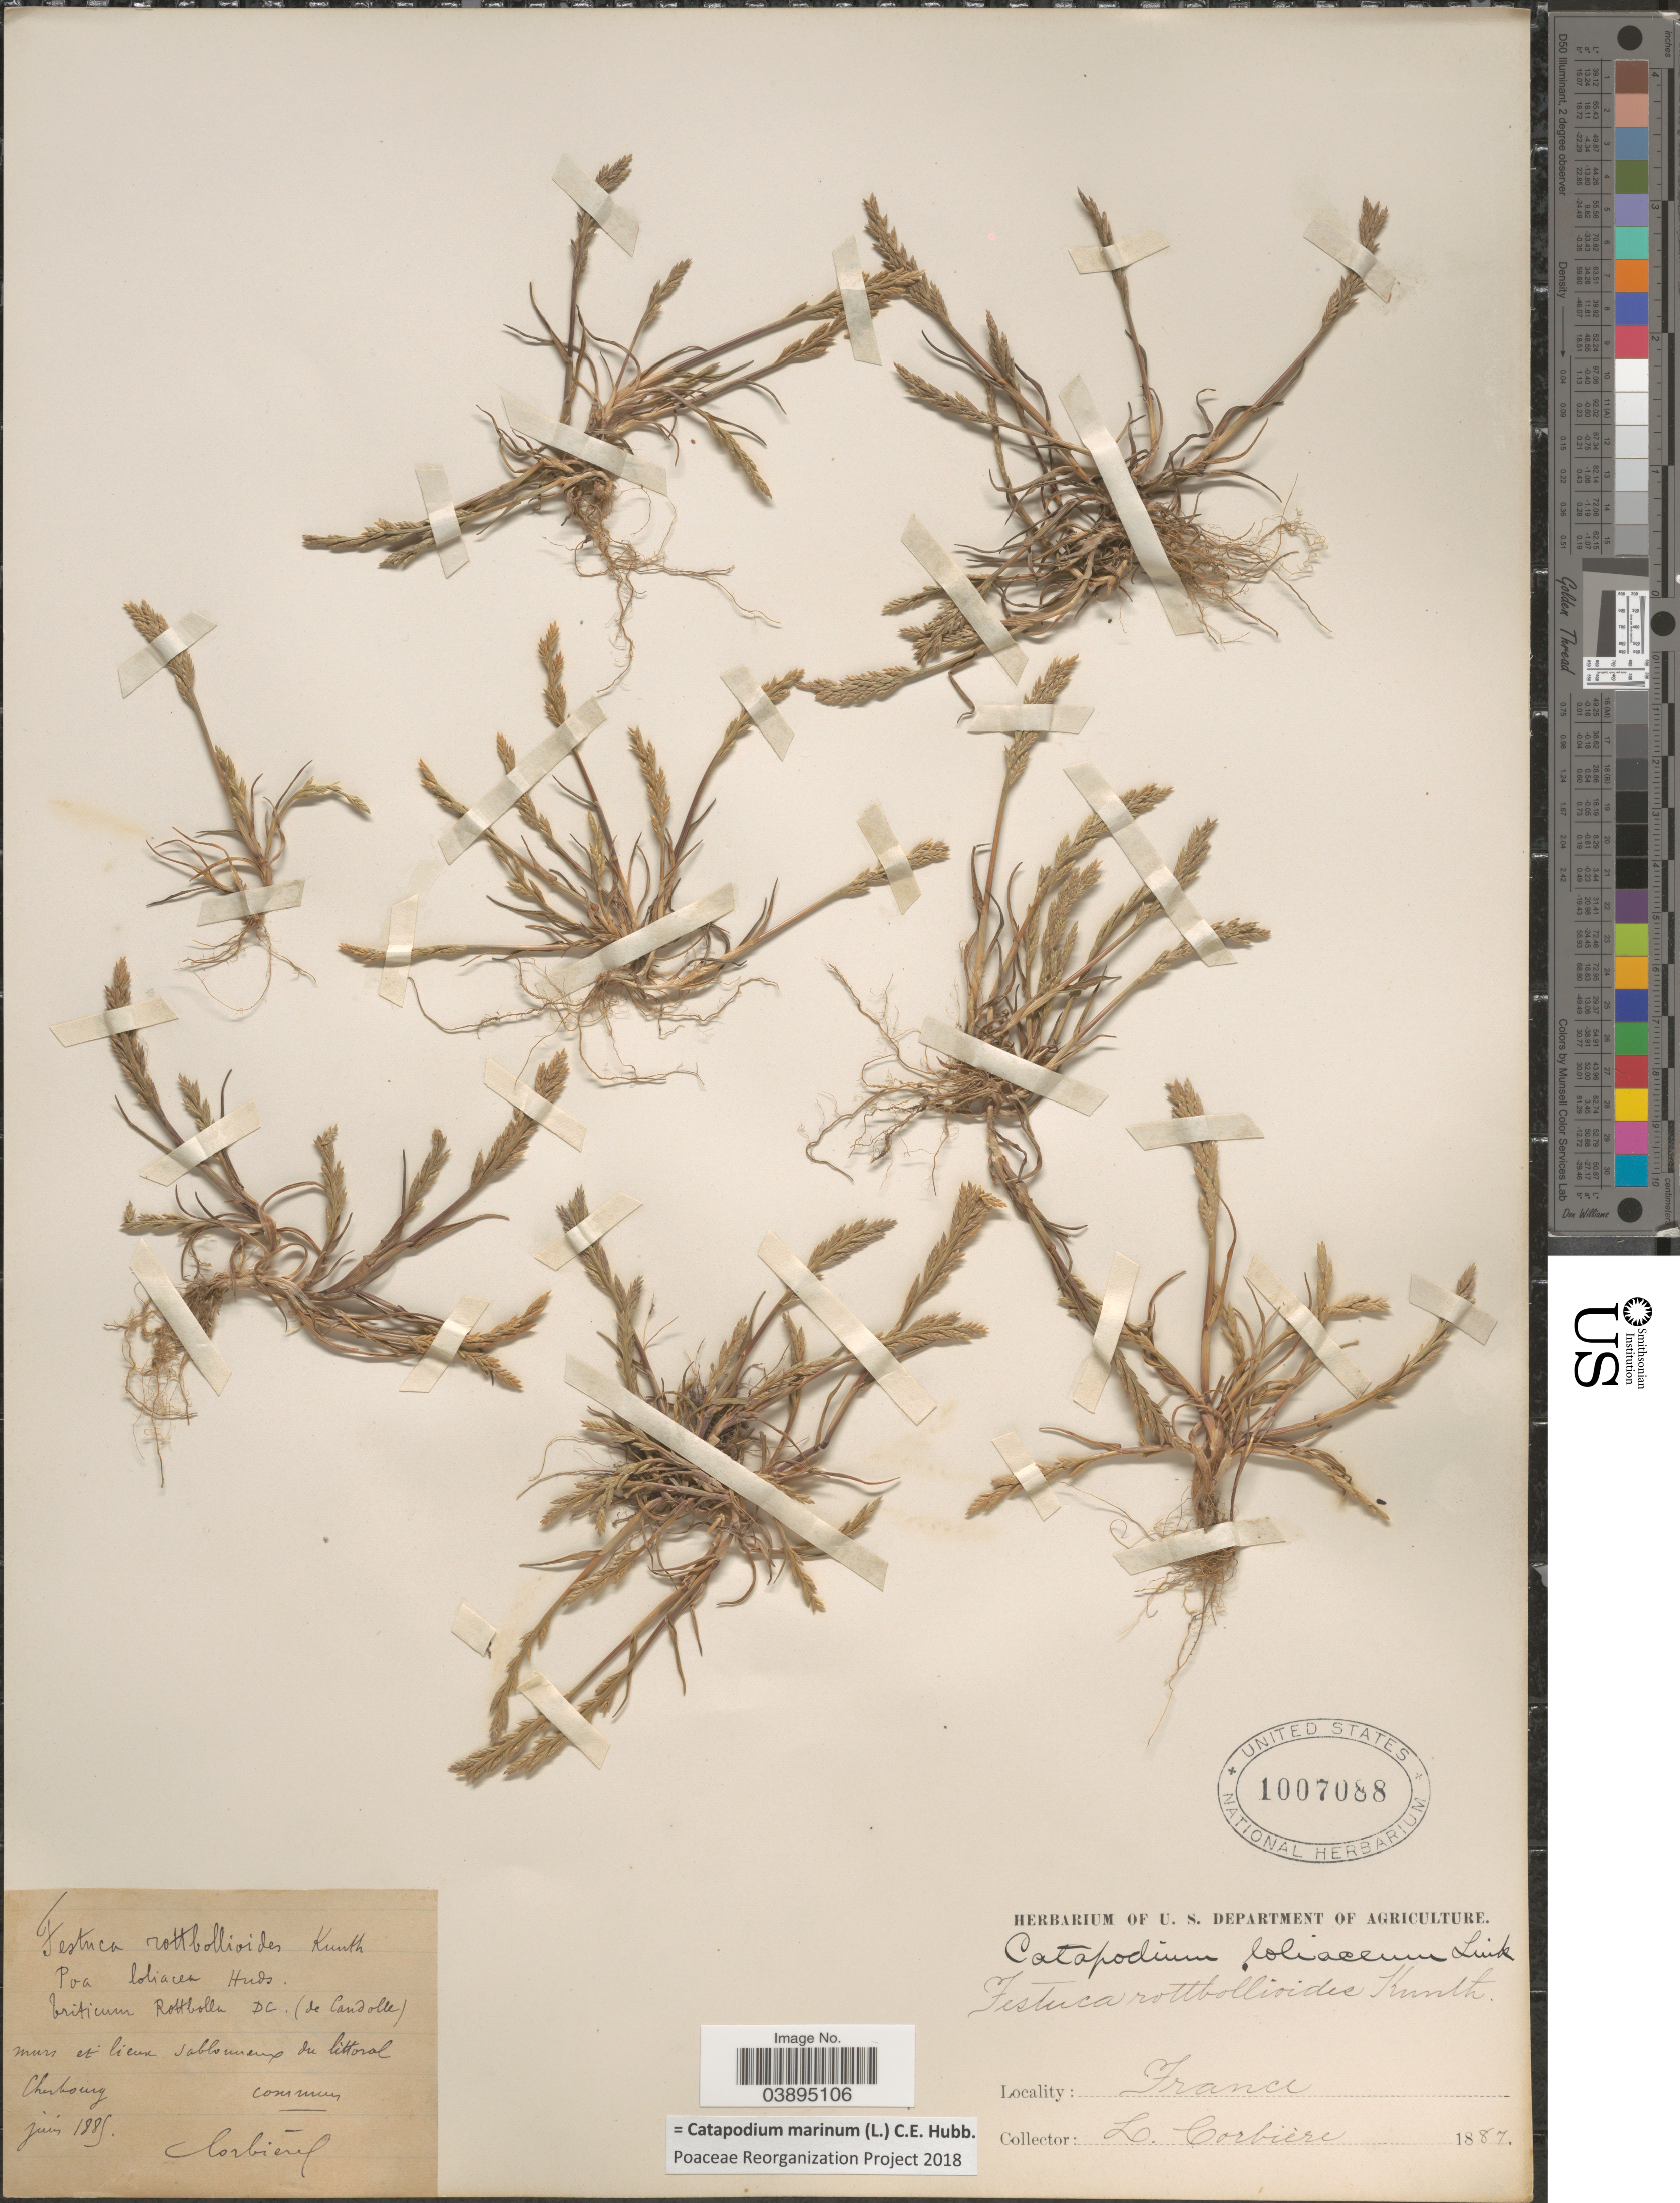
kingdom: Plantae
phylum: Tracheophyta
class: Liliopsida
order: Poales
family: Poaceae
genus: Catapodium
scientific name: Catapodium marinum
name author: (L.) C.E. Hubb.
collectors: L. Corbière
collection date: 1889-06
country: France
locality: Murs et lieux sablonneux du littoral. Cherbourg.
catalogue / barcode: US 1007088